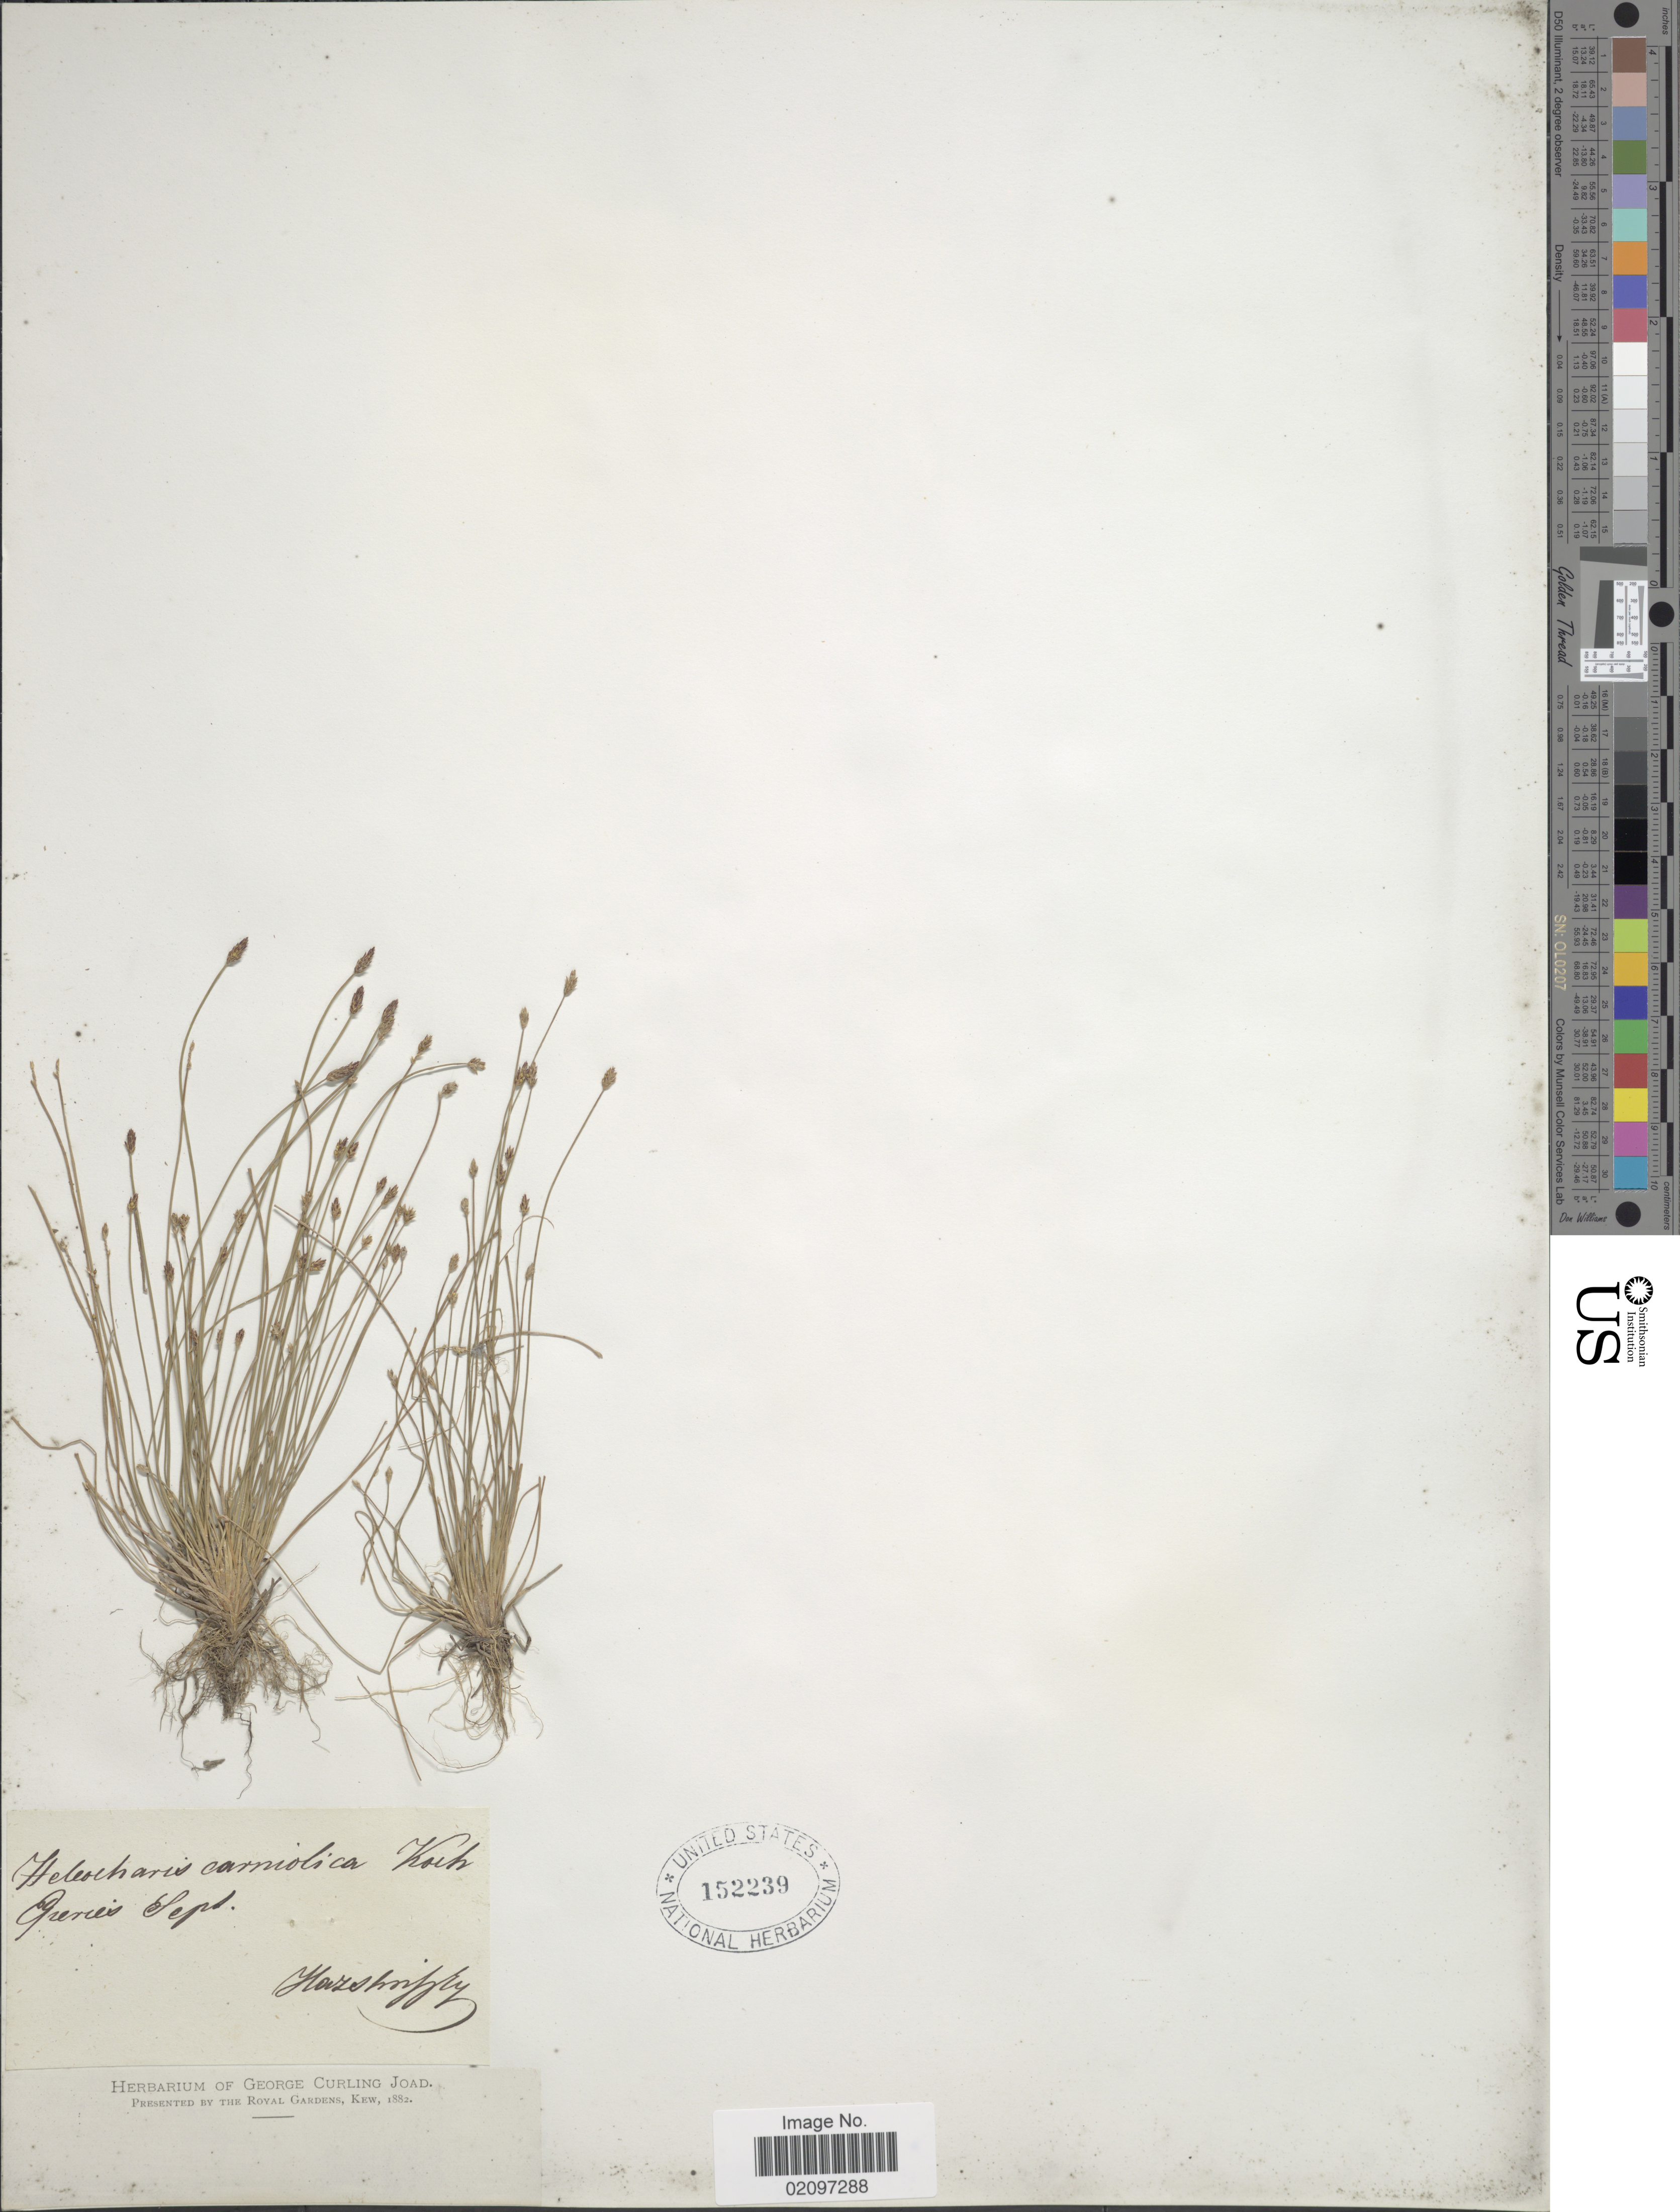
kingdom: Plantae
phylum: Tracheophyta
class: Liliopsida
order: Poales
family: Cyperaceae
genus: Eleocharis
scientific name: Eleocharis carniolica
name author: W.D.J. Koch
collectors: Hazslinszky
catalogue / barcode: US 152239